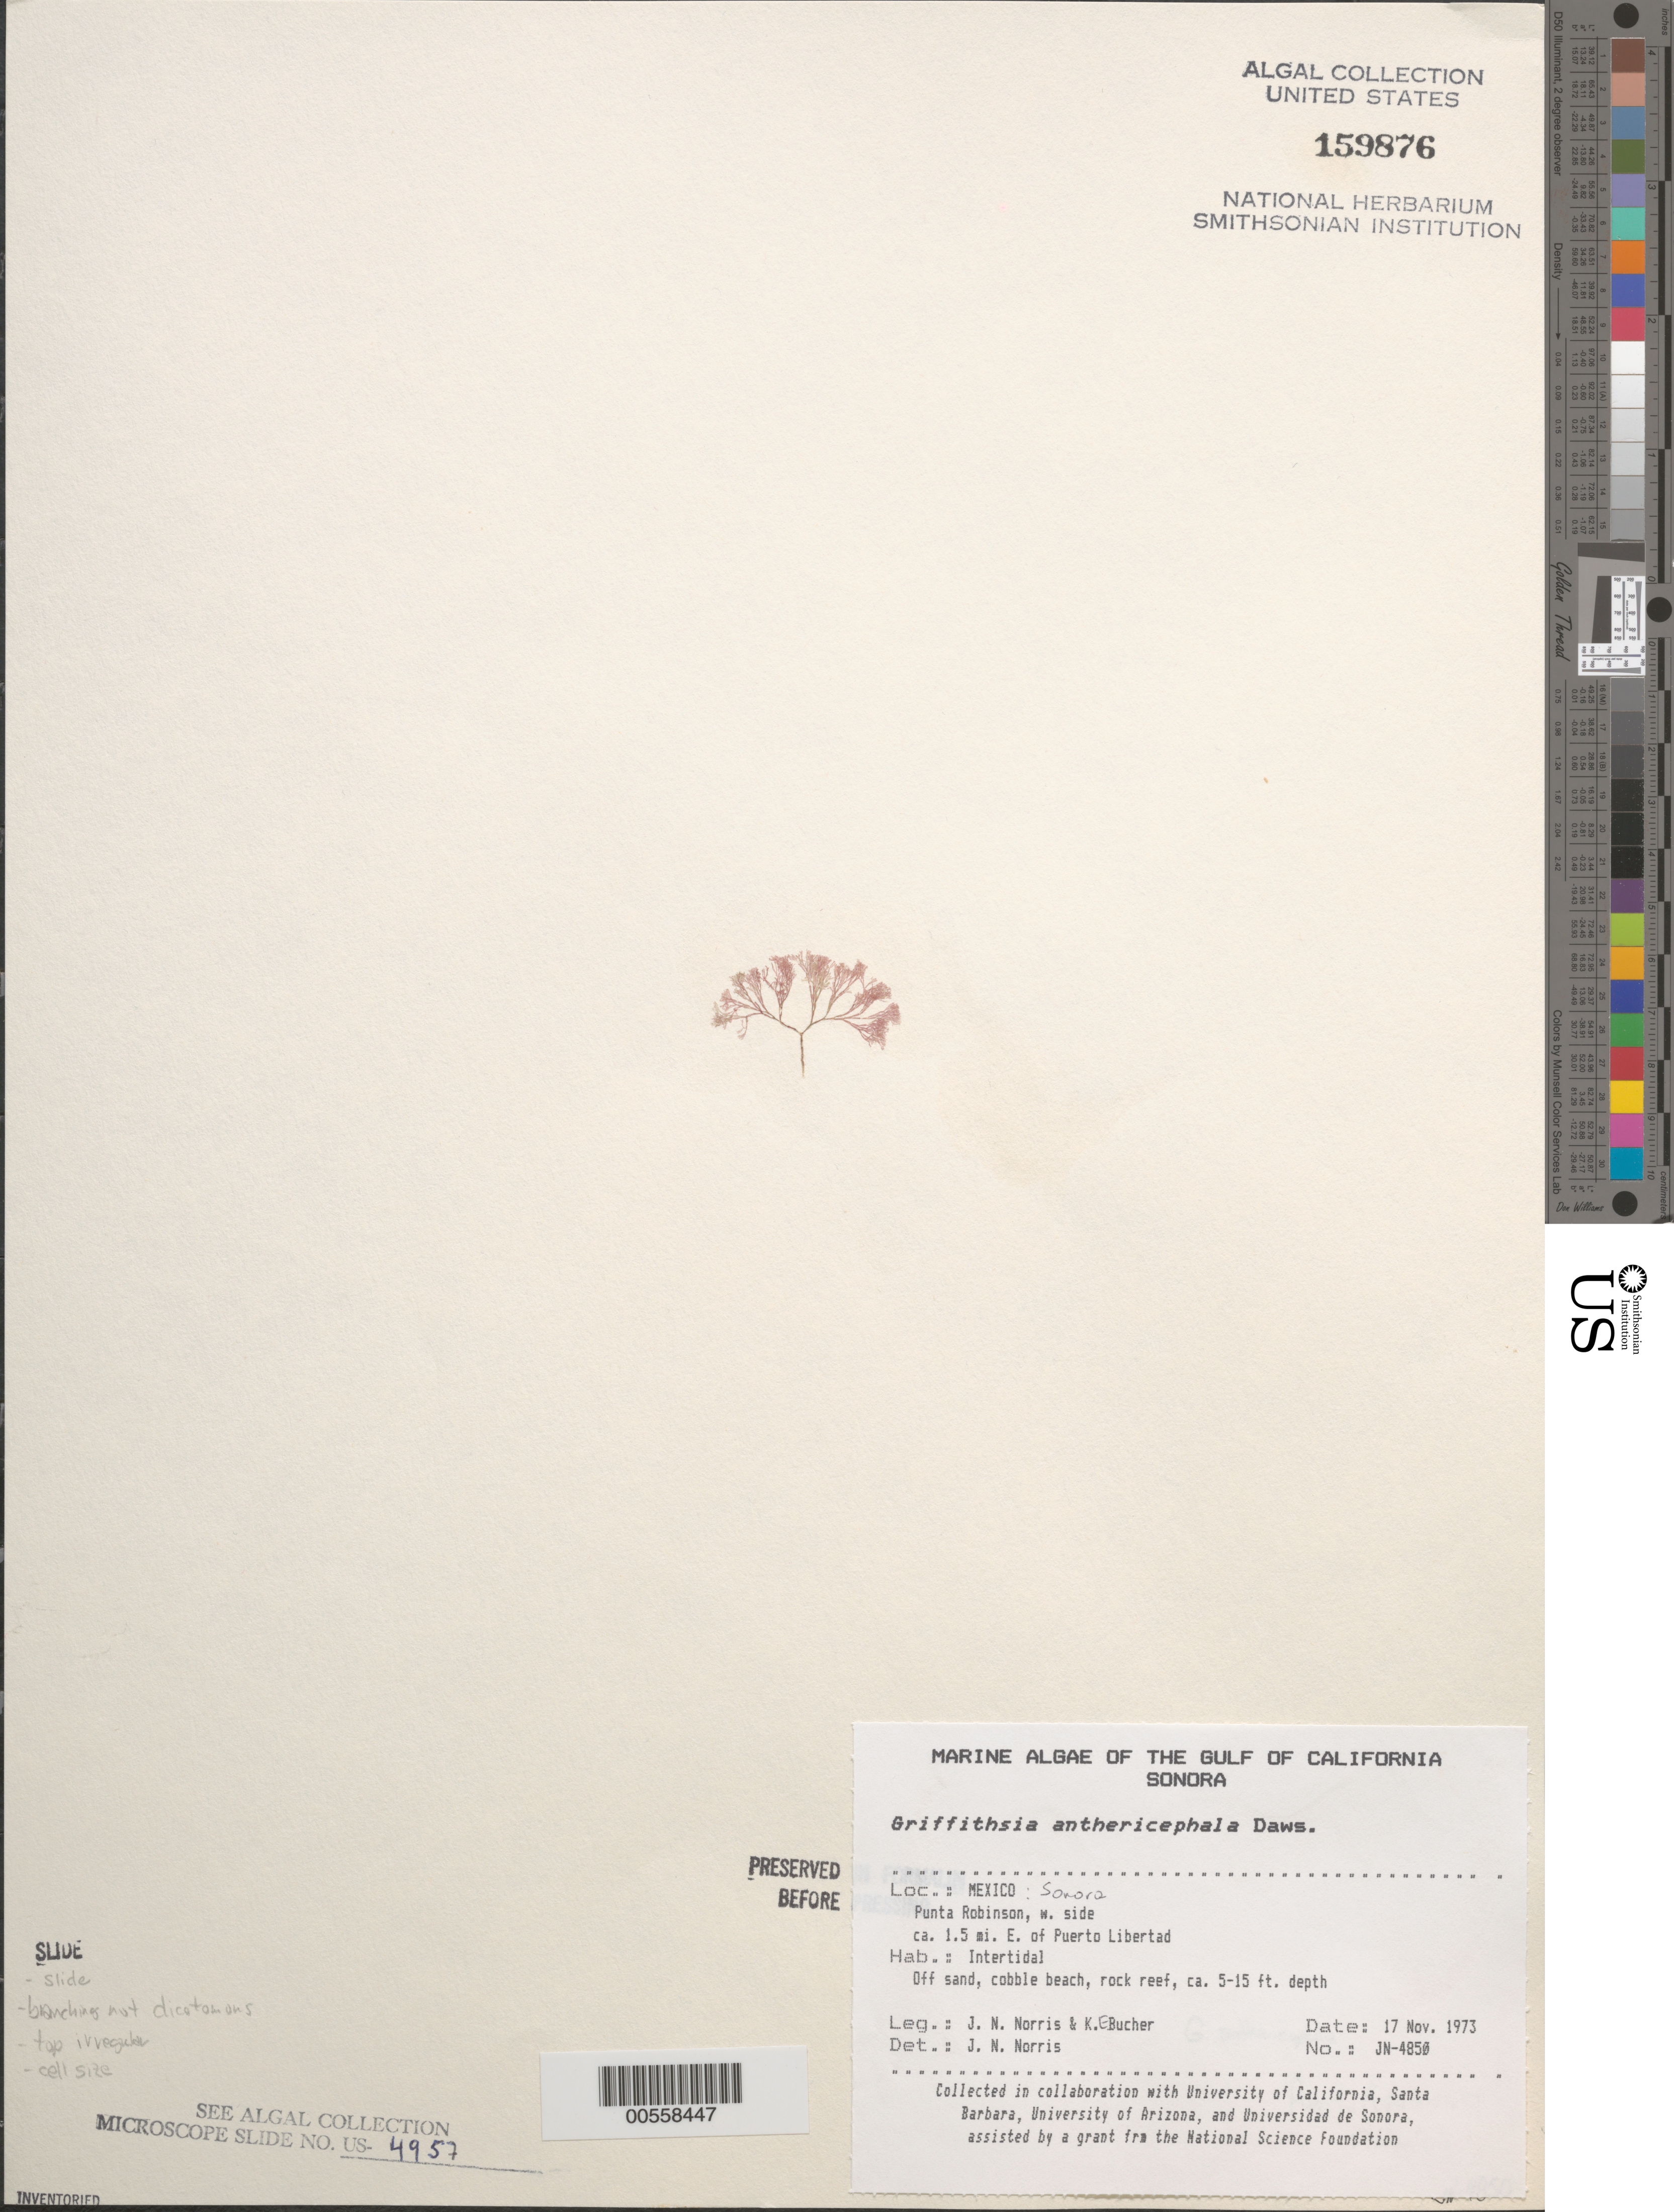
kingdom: Plantae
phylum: Rhodophyta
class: Florideophyceae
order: Ceramiales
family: Wrangeliaceae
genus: Anotrichium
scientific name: Anotrichium anthericephalum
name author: (E.Y. Dawson) Baldock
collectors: J. N. Norris & K. E. Bucher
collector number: JN-4850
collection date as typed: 17 Nov 1973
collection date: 1973-11-17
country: Mexico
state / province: Sonora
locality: Punta Robinson ca. 1.5 miles east of Puerto Libertad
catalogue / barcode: US 159876